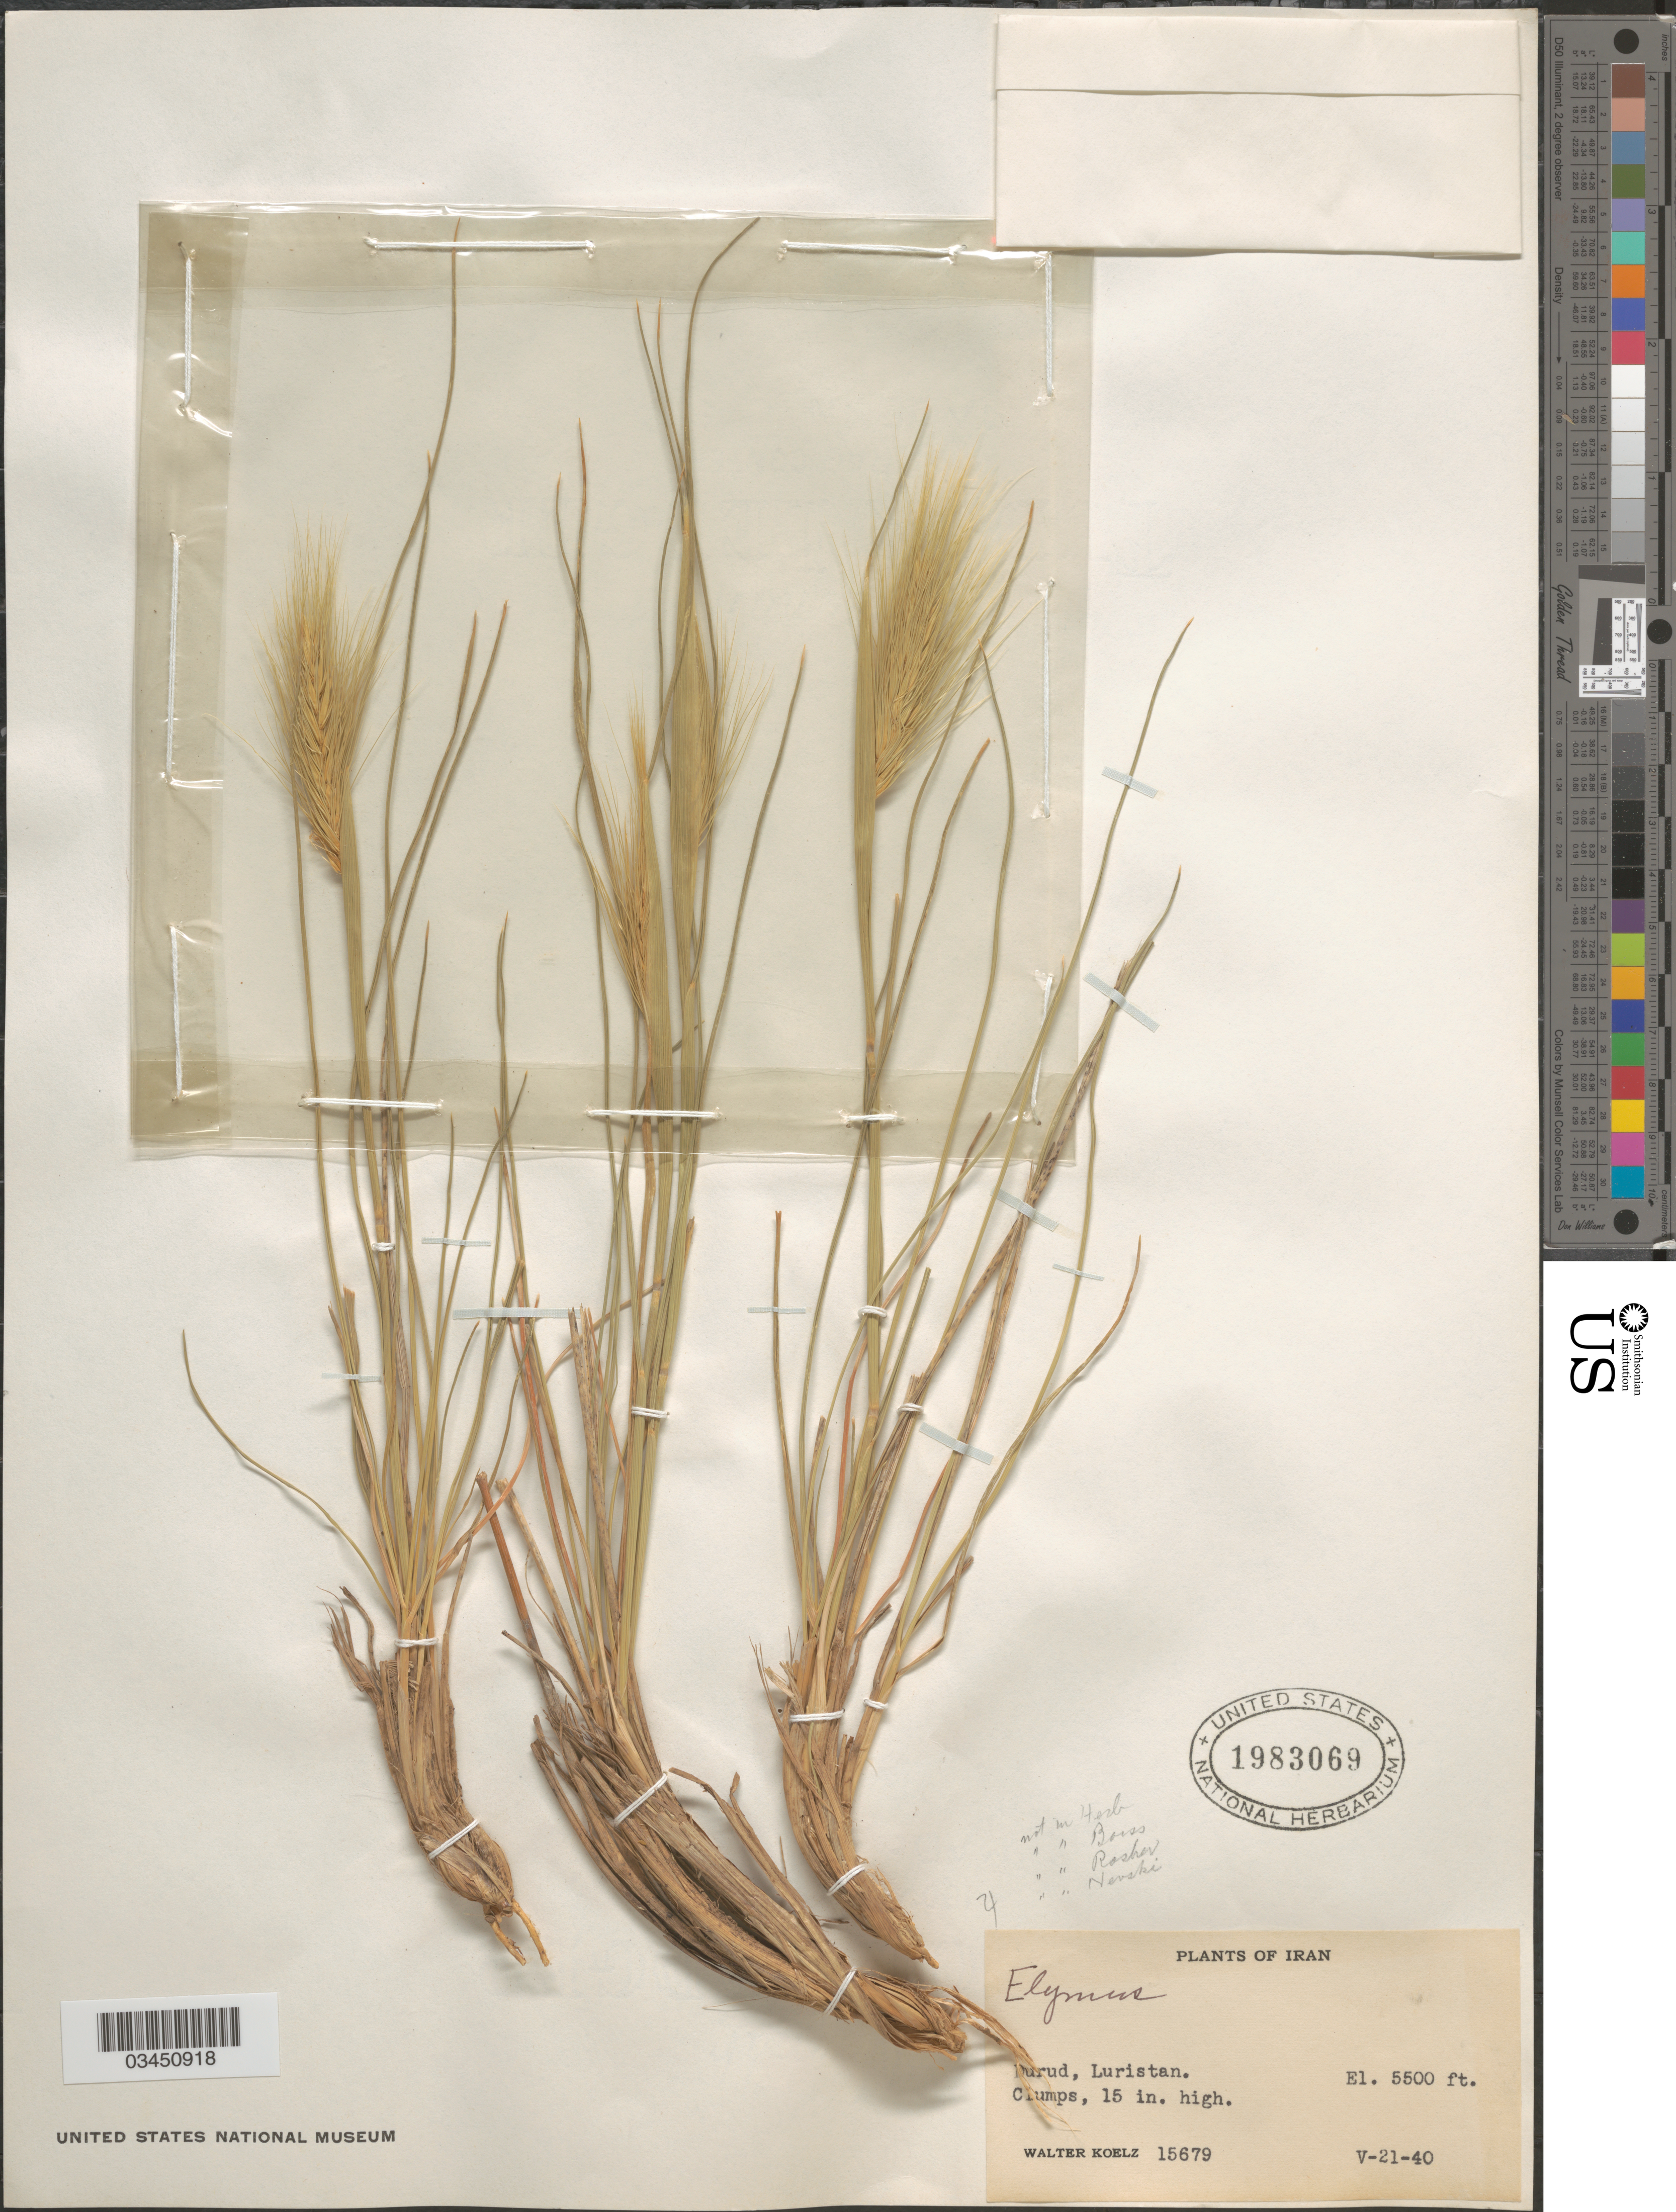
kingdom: Plantae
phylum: Tracheophyta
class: Liliopsida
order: Poales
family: Poaceae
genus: Elymus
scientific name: Elymus sp.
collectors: W. N. Koelz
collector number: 15679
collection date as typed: Transcribed d/m/y: 21/5/40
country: Iran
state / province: Lorestan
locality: Durud, Luristan.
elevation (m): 1676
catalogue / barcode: US 1983069